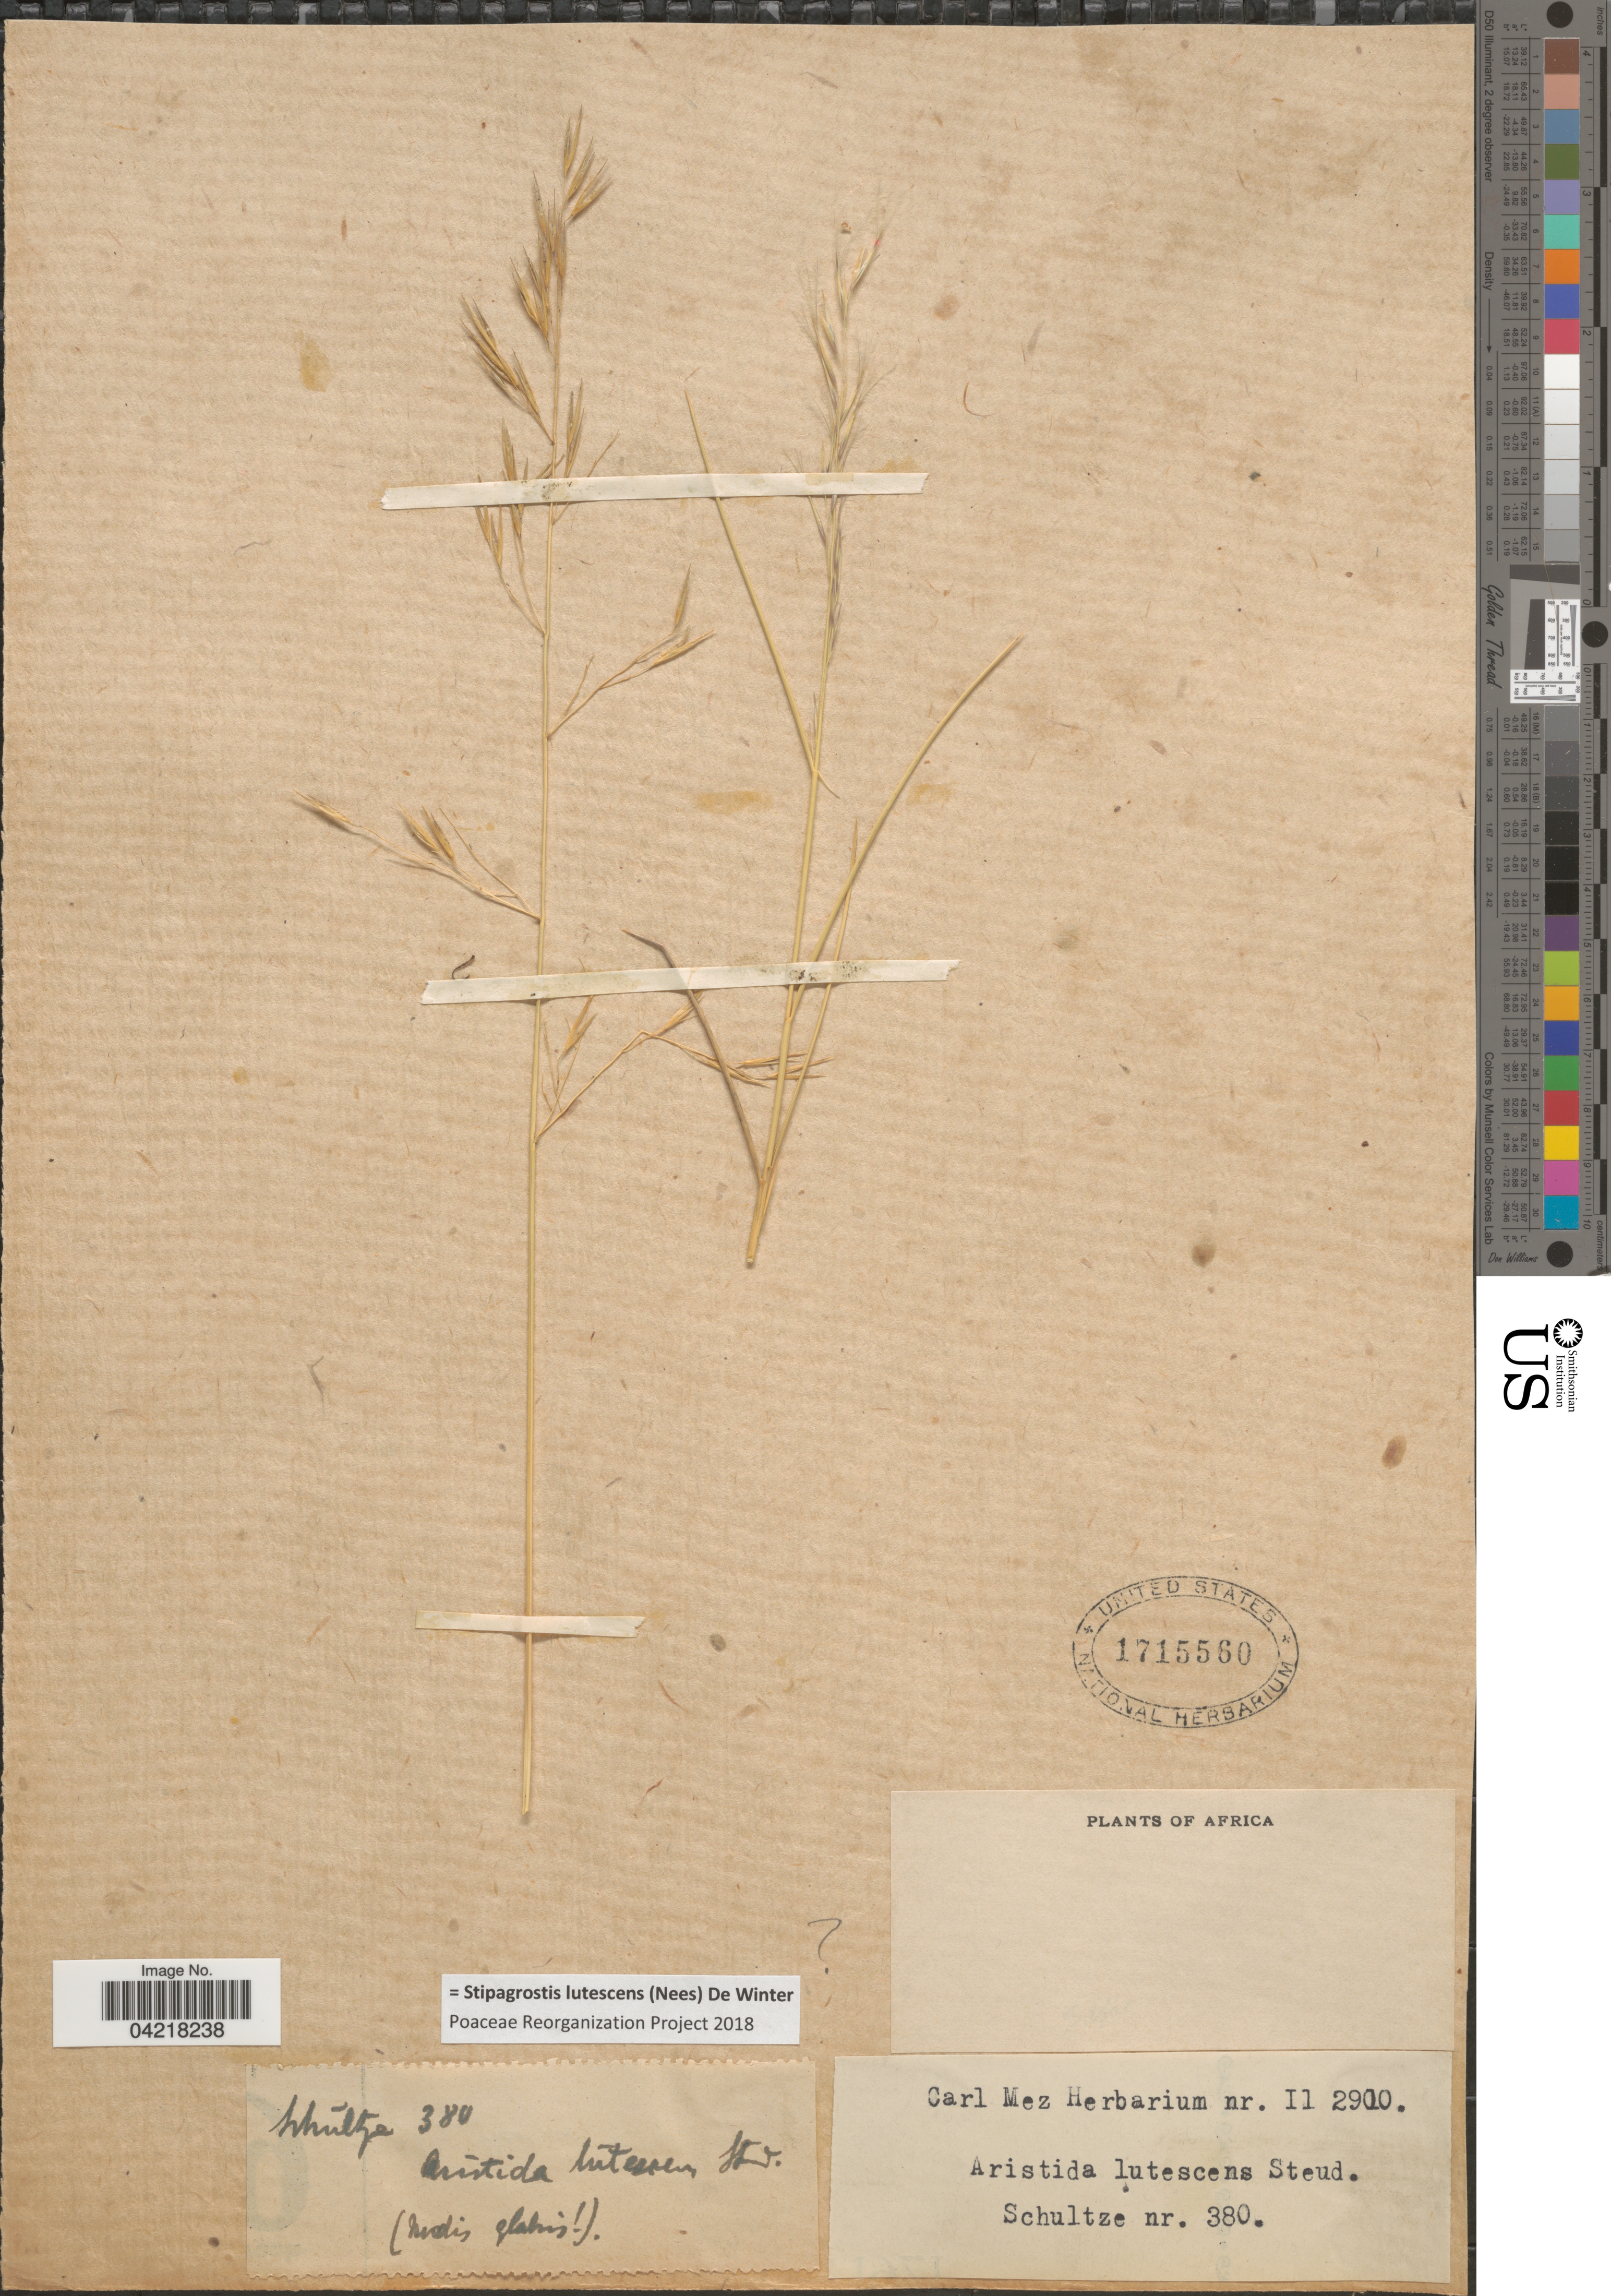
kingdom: Plantae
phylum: Tracheophyta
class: Liliopsida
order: Poales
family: Poaceae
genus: Stipagrostis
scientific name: Stipagrostis lutescens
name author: (Nees) De Winter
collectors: -. Schultze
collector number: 380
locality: Africa.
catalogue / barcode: US 1715560